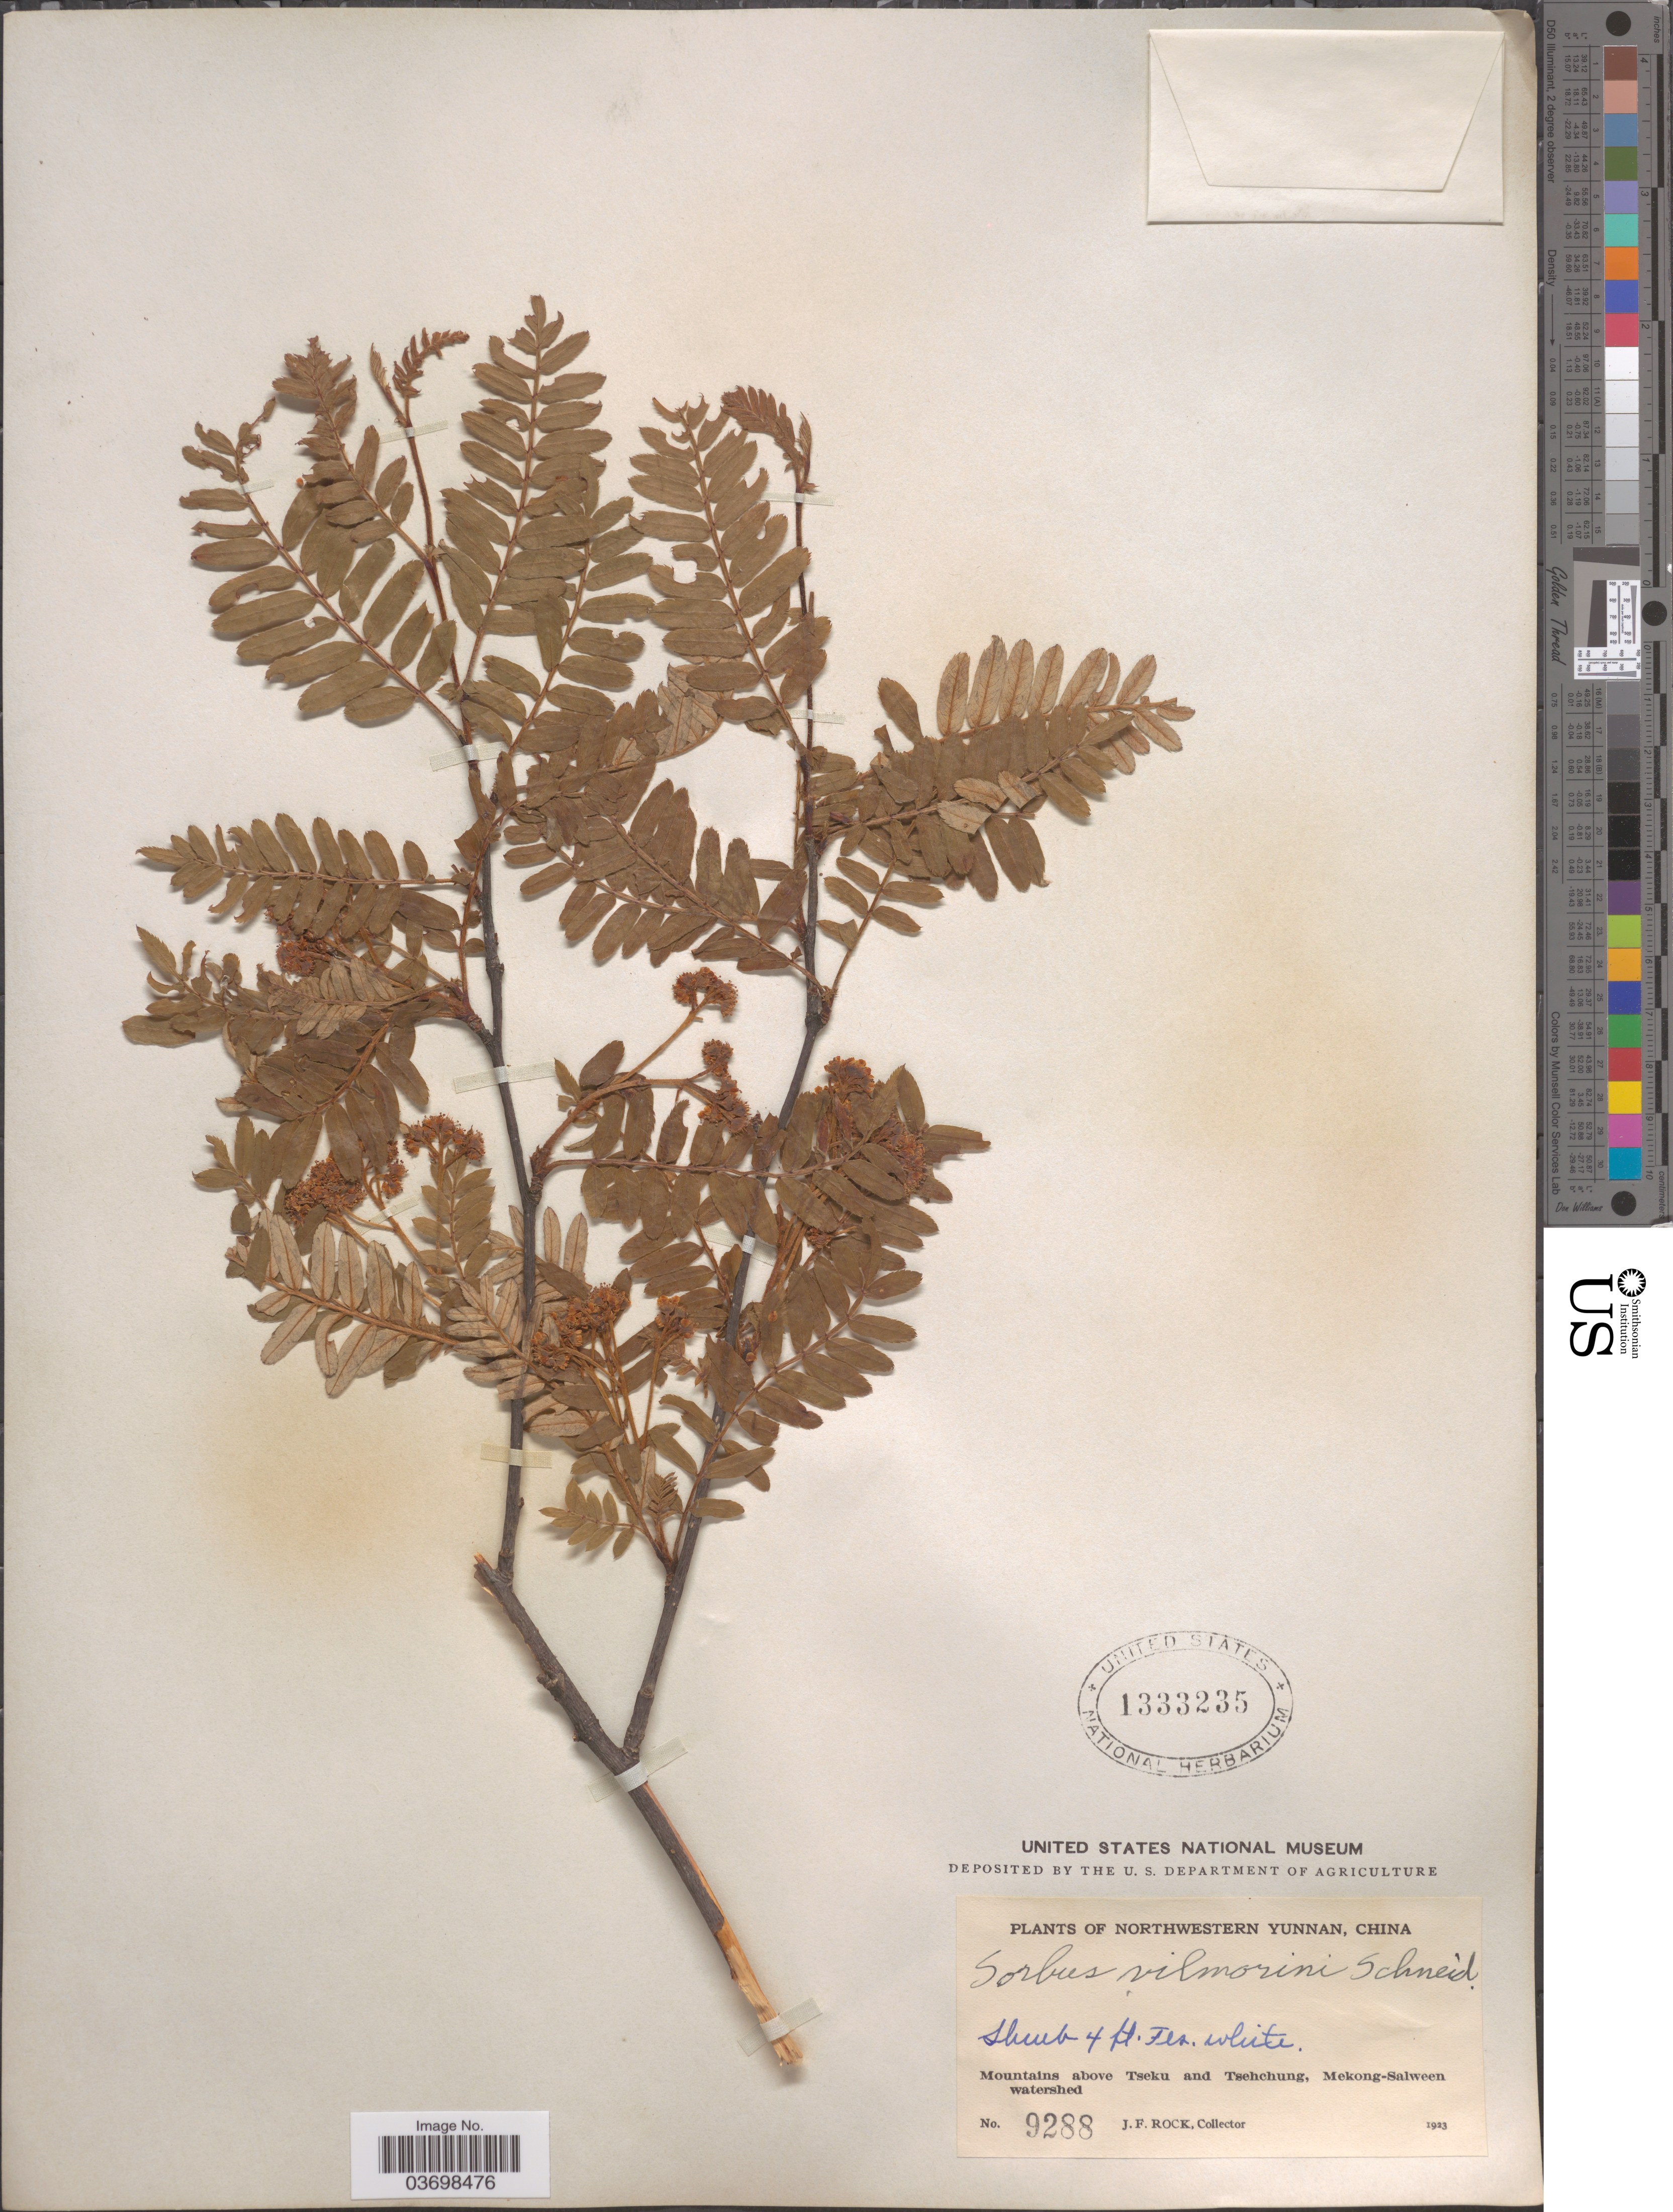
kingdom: Plantae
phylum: Tracheophyta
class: Magnoliopsida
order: Rosales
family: Rosaceae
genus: Sorbus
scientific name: Sorbus vilmorini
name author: C.K. Schneid.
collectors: J. Rock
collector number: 9288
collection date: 1923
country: China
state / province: Yunnan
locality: Northwestern Yunnan. Mountains above Tseku and Tsehchung, Mekong-Salween watershed.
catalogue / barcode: US 1333235